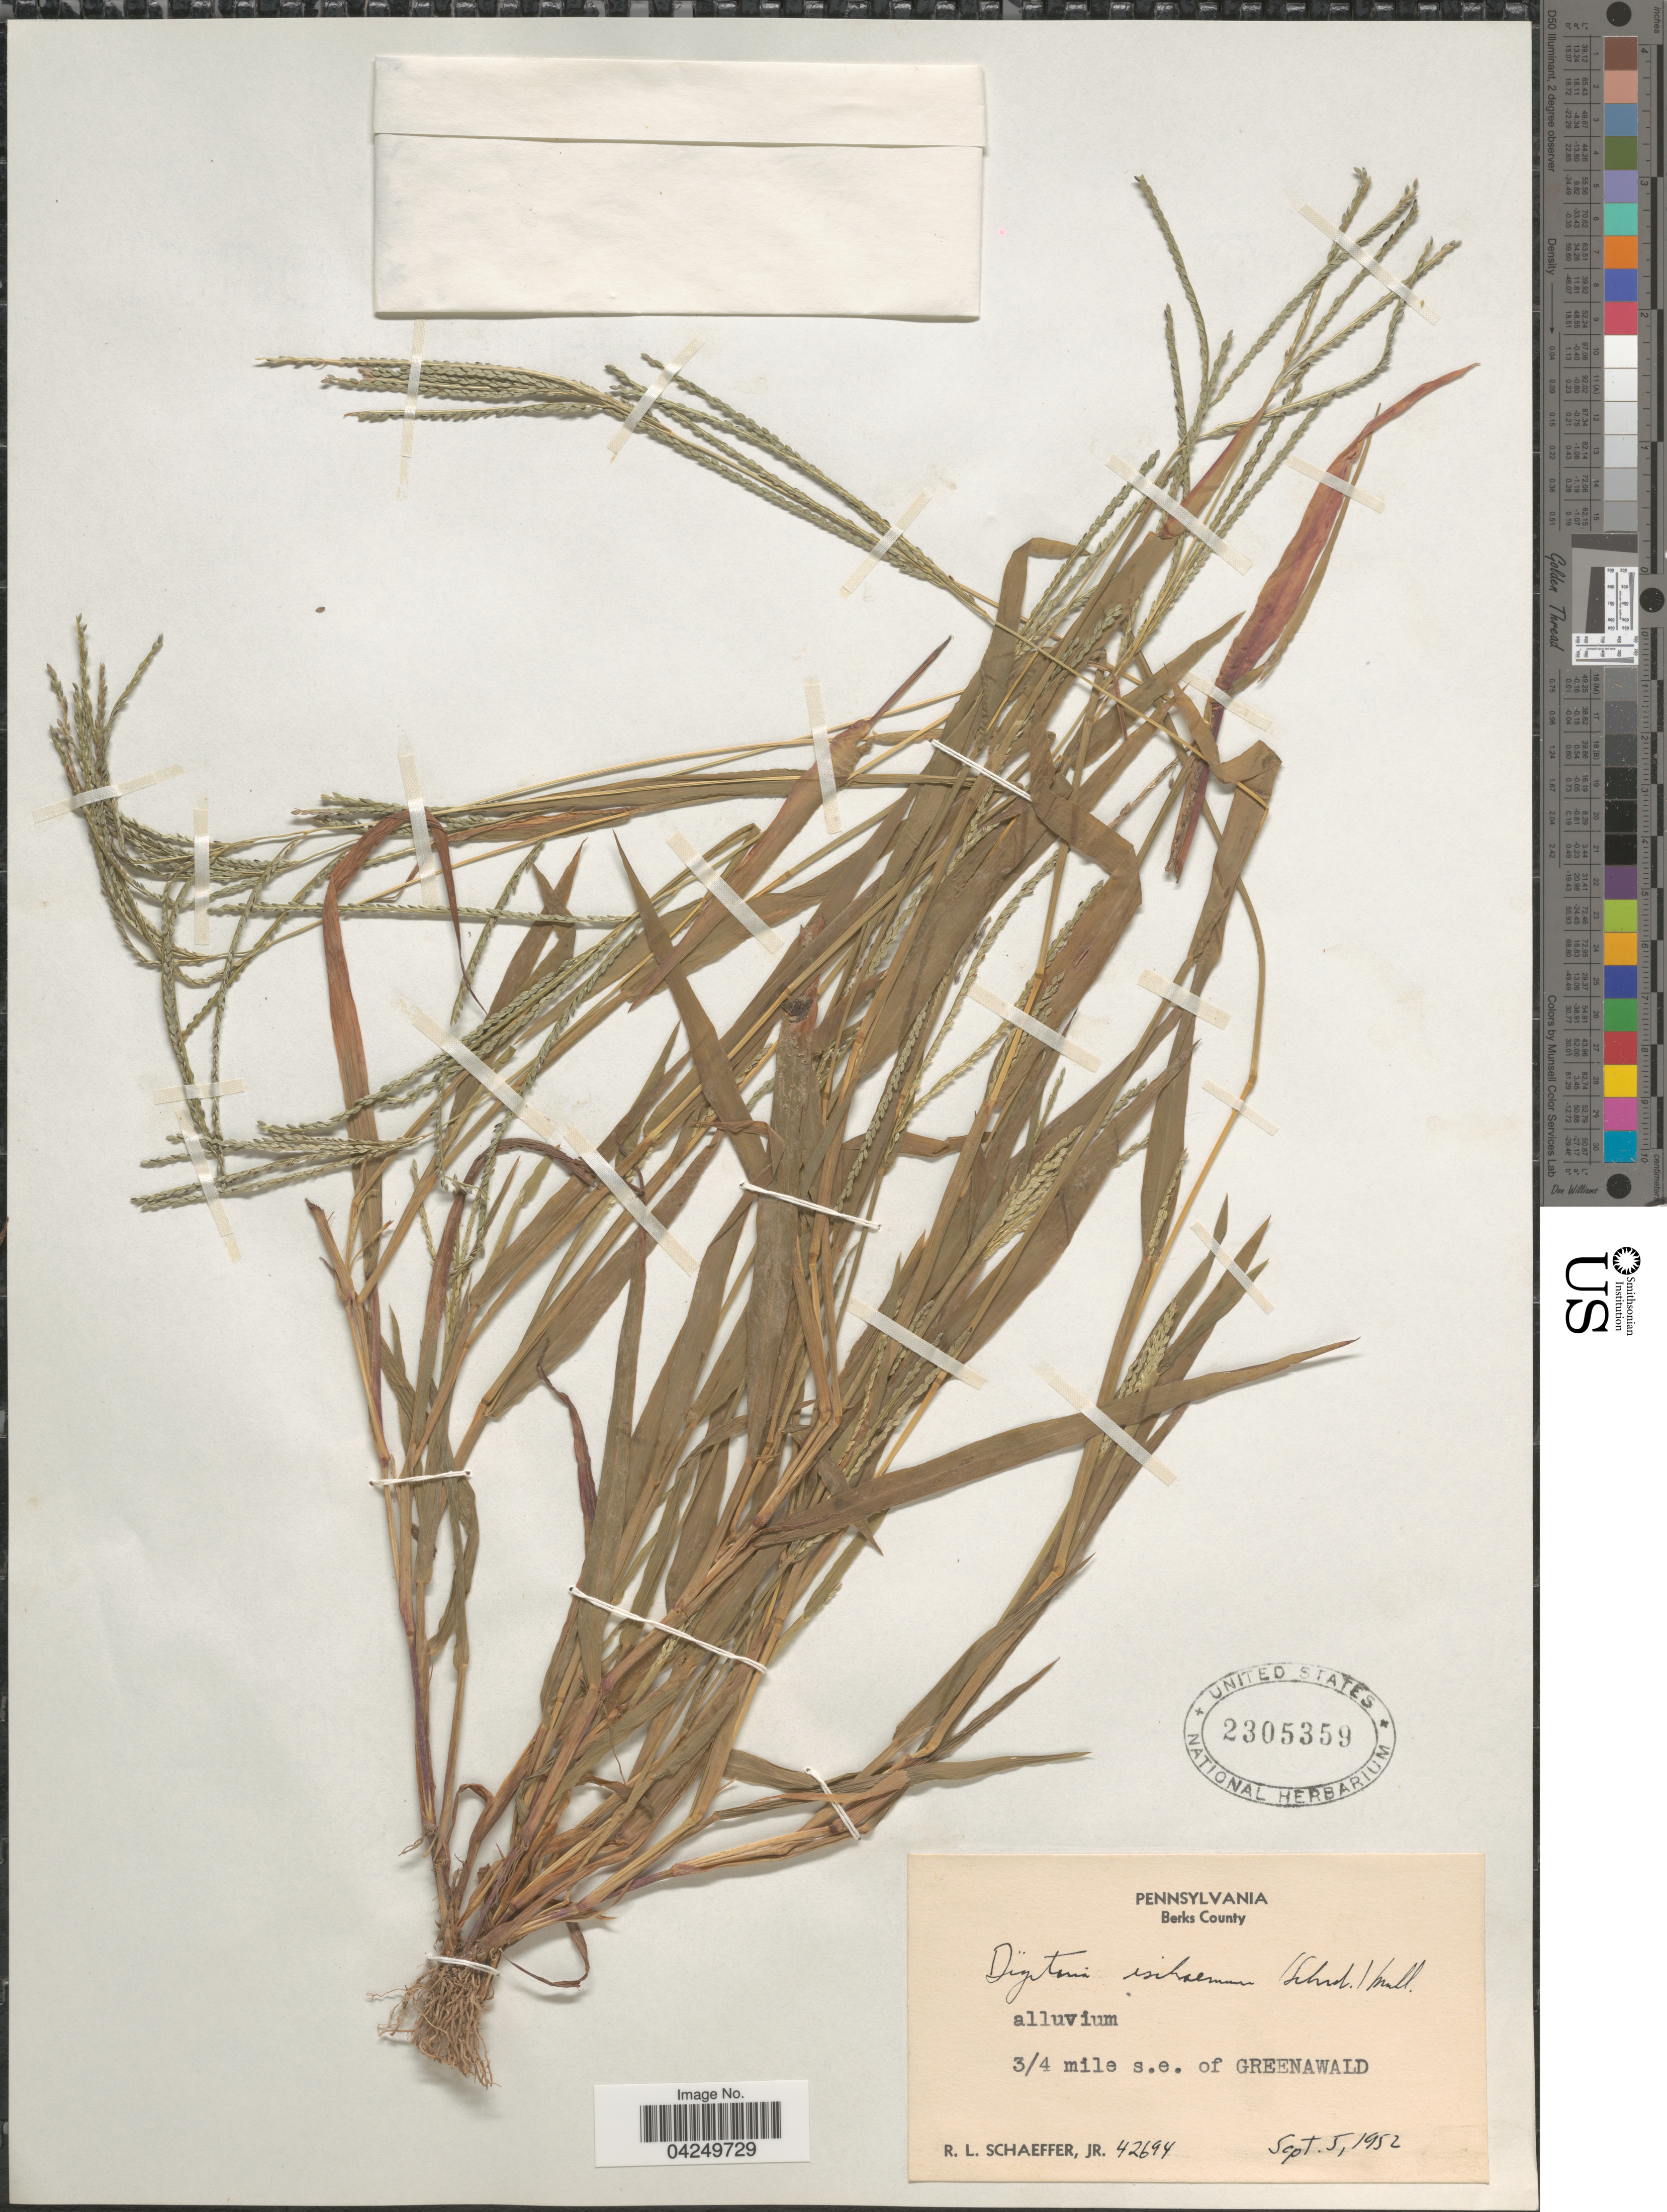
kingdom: Plantae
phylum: Tracheophyta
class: Liliopsida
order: Poales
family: Poaceae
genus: Digitaria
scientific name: Digitaria ischaemum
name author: (Schreber) Schreber ex Muhl.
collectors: R. L. Schaeffer Jr.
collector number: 42694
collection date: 1952-09-05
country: United States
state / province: Pennsylvania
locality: Berks County. ¾ mile s. e. of Greenawald.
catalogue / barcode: US 2305359